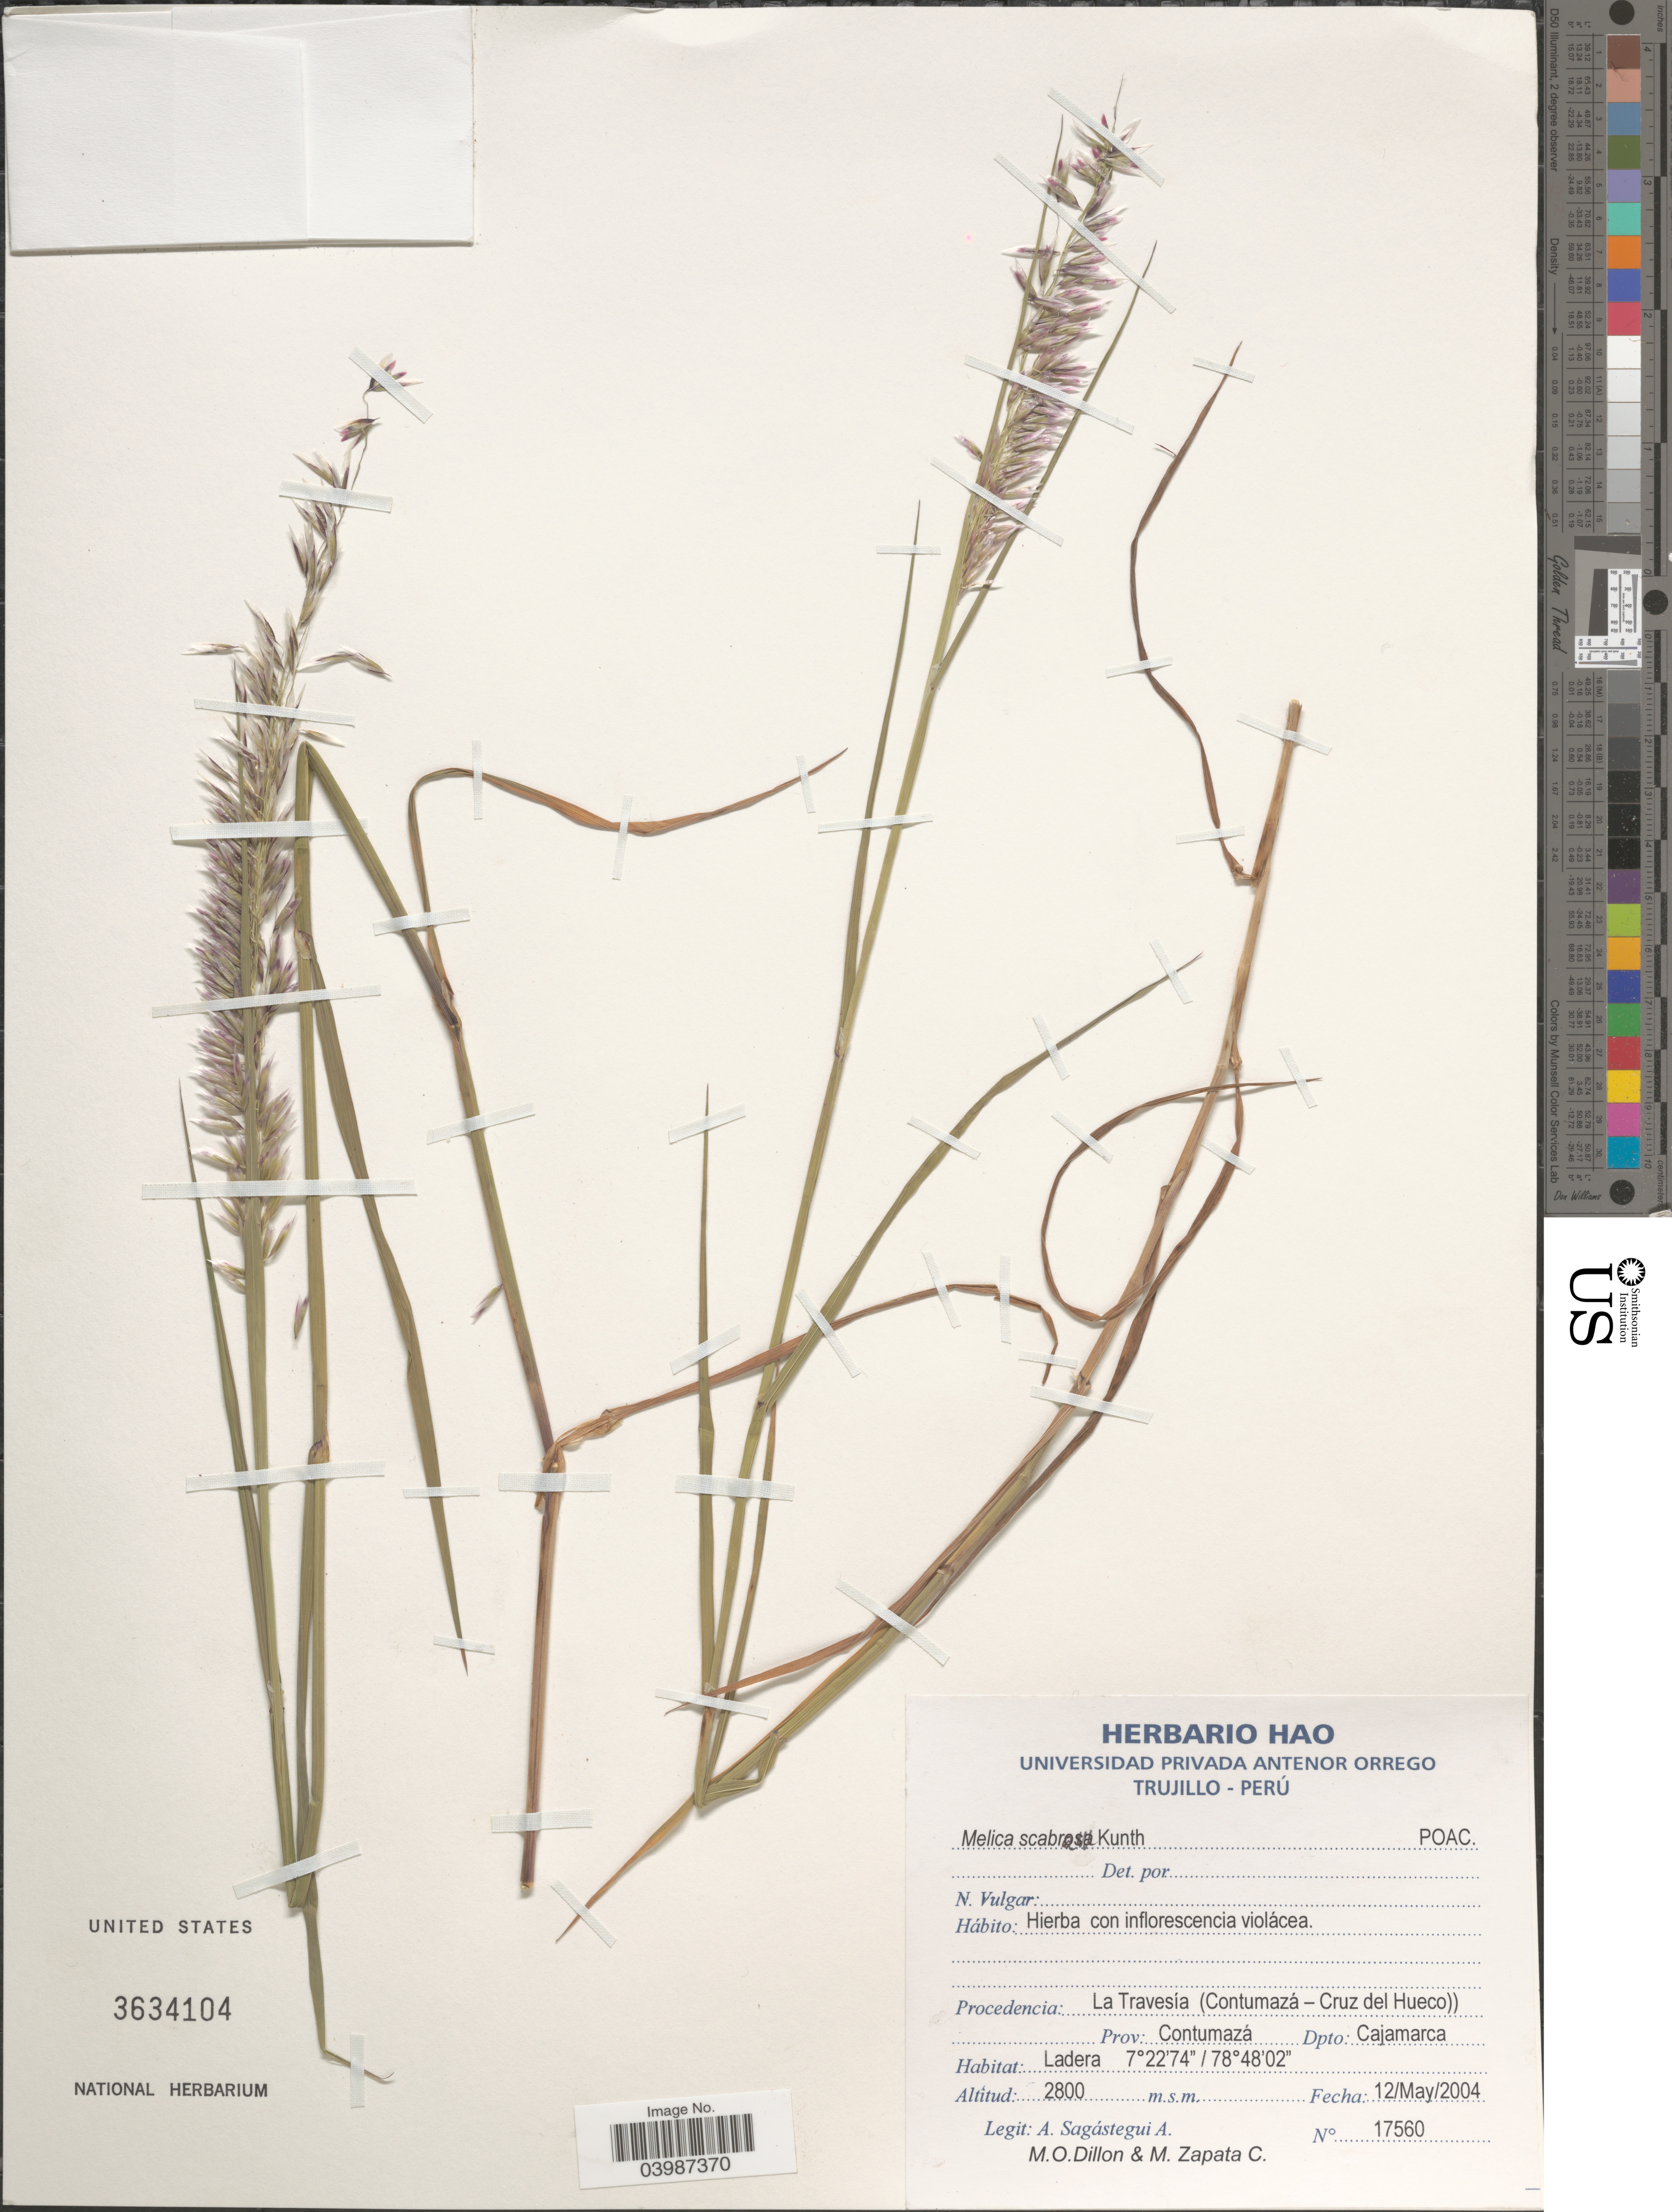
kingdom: Plantae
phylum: Tracheophyta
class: Liliopsida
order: Poales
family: Poaceae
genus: Melica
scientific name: Melica scabra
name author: Kunth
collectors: A. Sagástegui A., M. O. Dillon & M. Zapata Cruz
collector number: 17560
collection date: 2004-05-12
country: Peru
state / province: Cajamarca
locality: La Travesía (Contumazá - Cruz del Hueco)). Prov: Contumazá. Dpto: Cajamarca.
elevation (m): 2800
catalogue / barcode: US 3634104